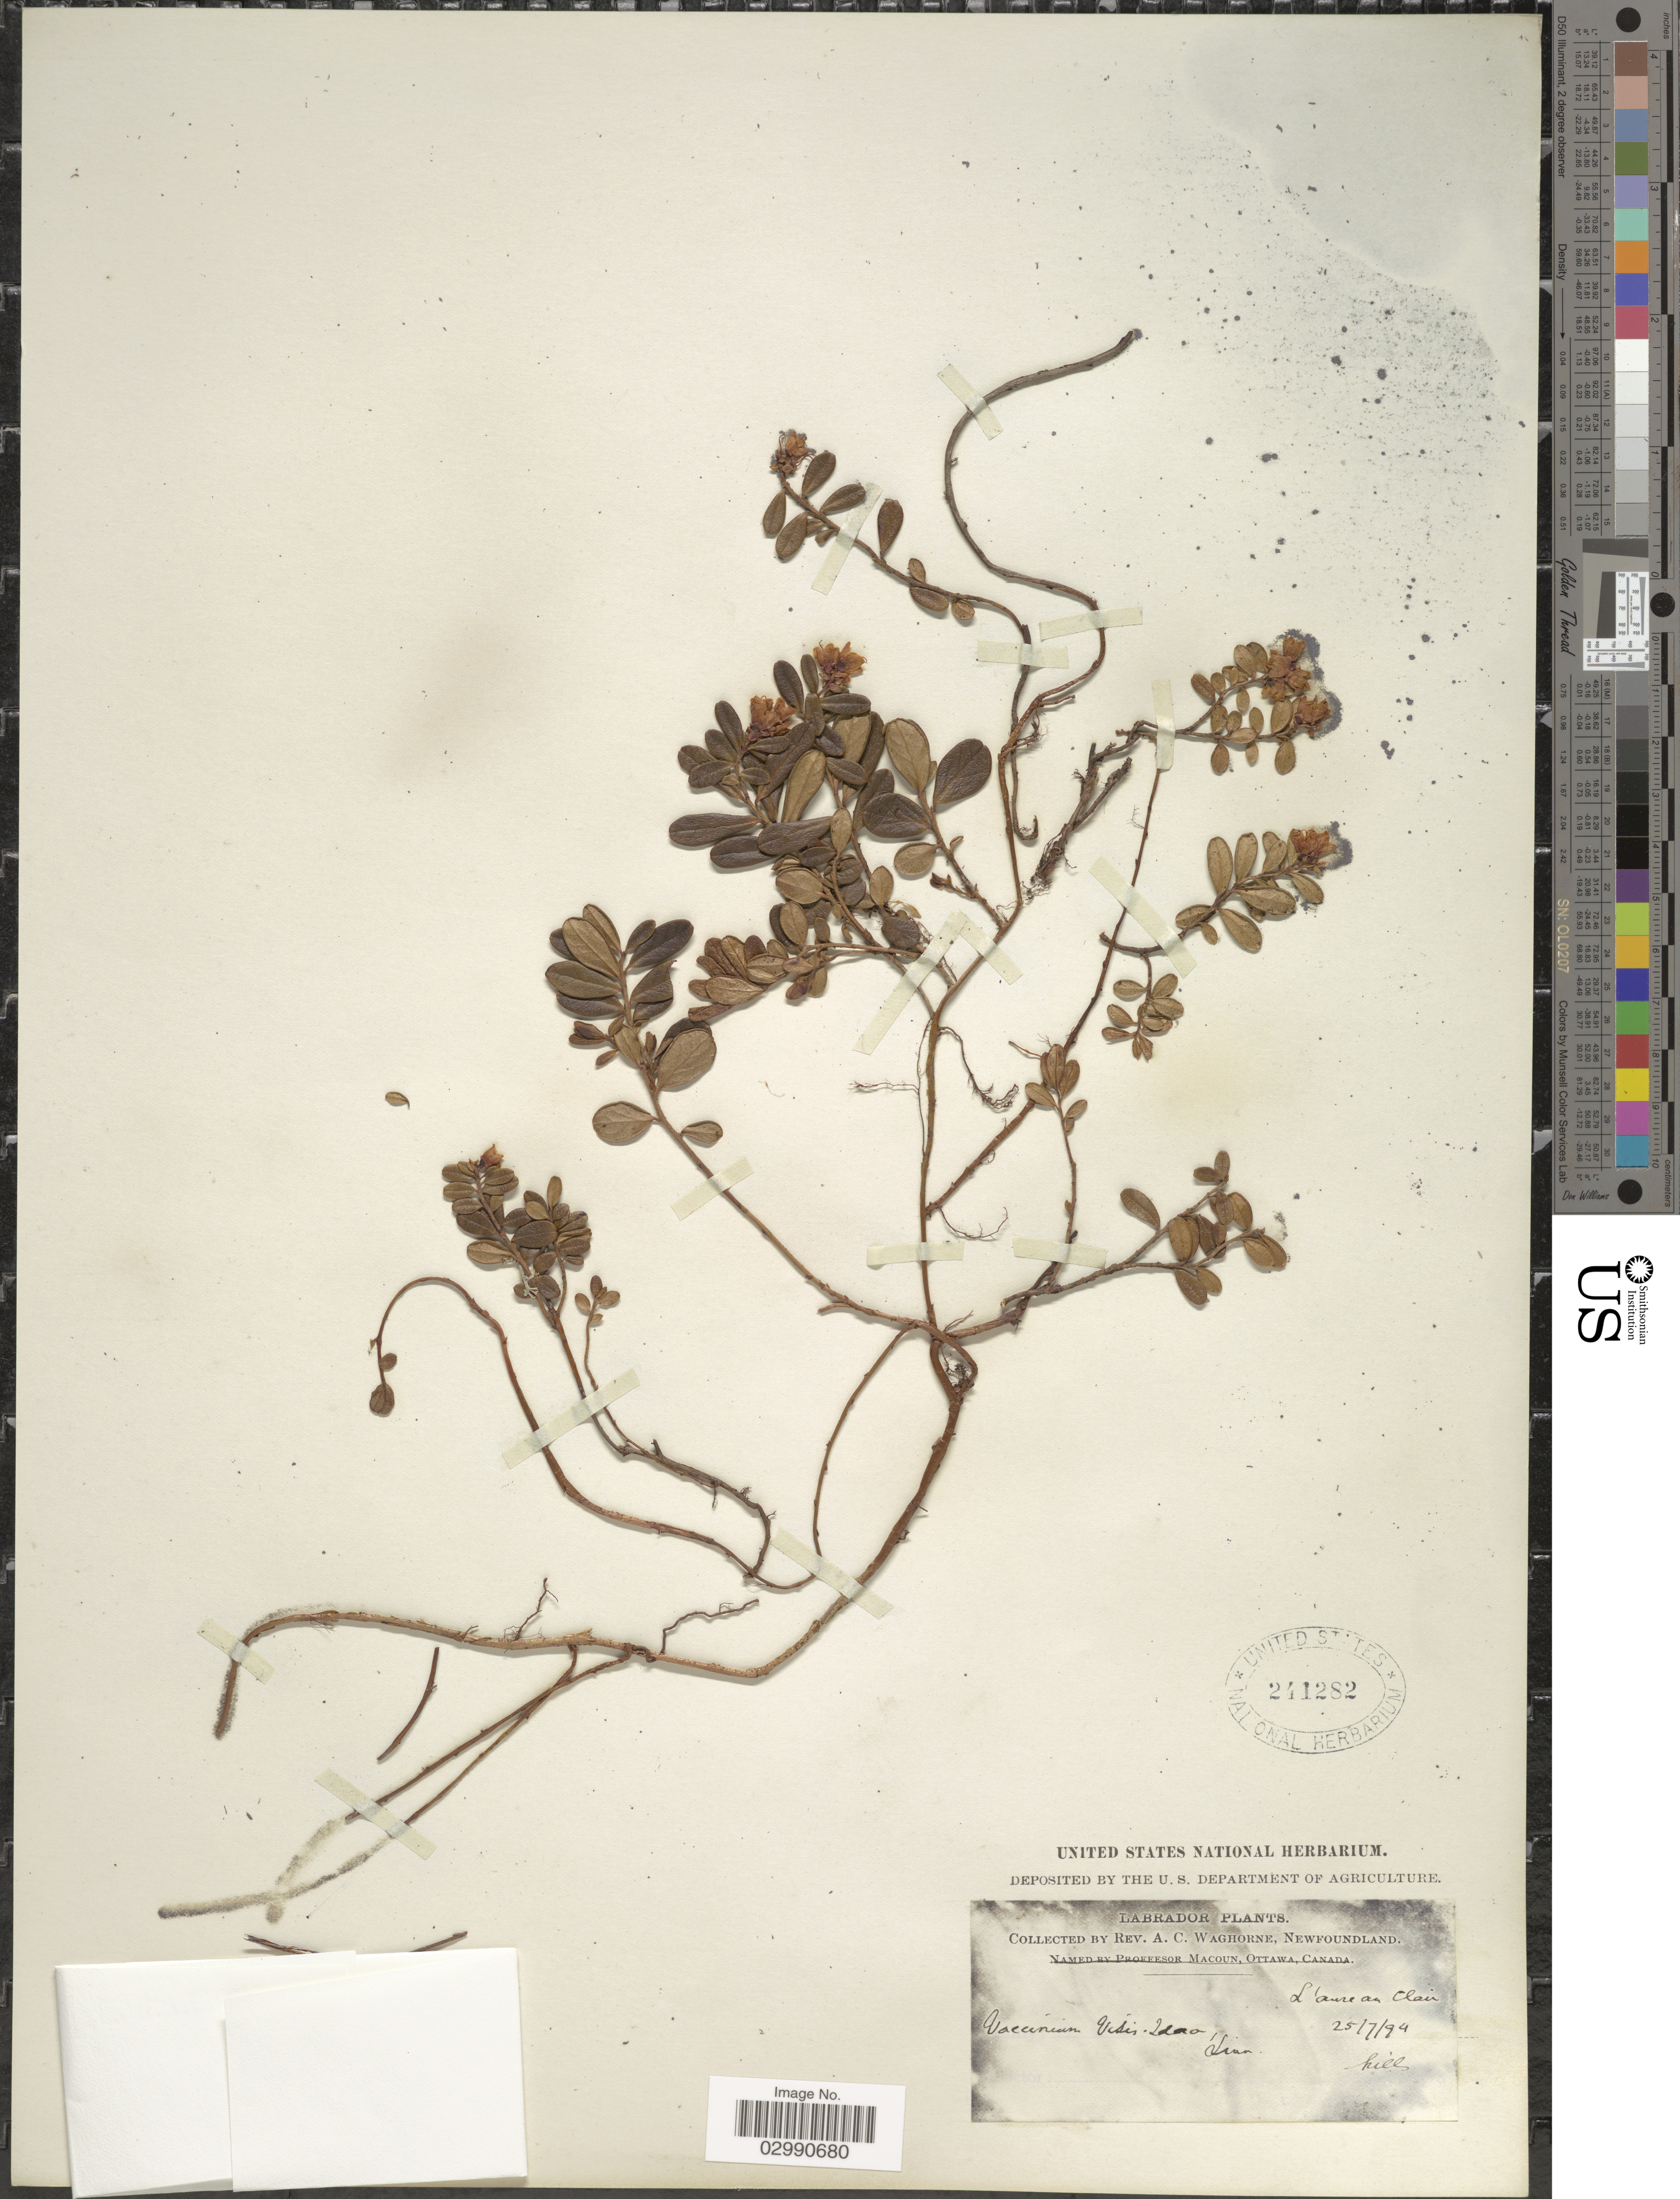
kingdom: Plantae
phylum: Tracheophyta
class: Magnoliopsida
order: Ericales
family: Ericaceae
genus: Vaccinium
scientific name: Vaccinium vitis-idaea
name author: L.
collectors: A. Waghorne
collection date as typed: Transcribed d/m/y: 25/7/94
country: Canada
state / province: Newfoundland and Labrador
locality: Labrador.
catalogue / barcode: US 241282